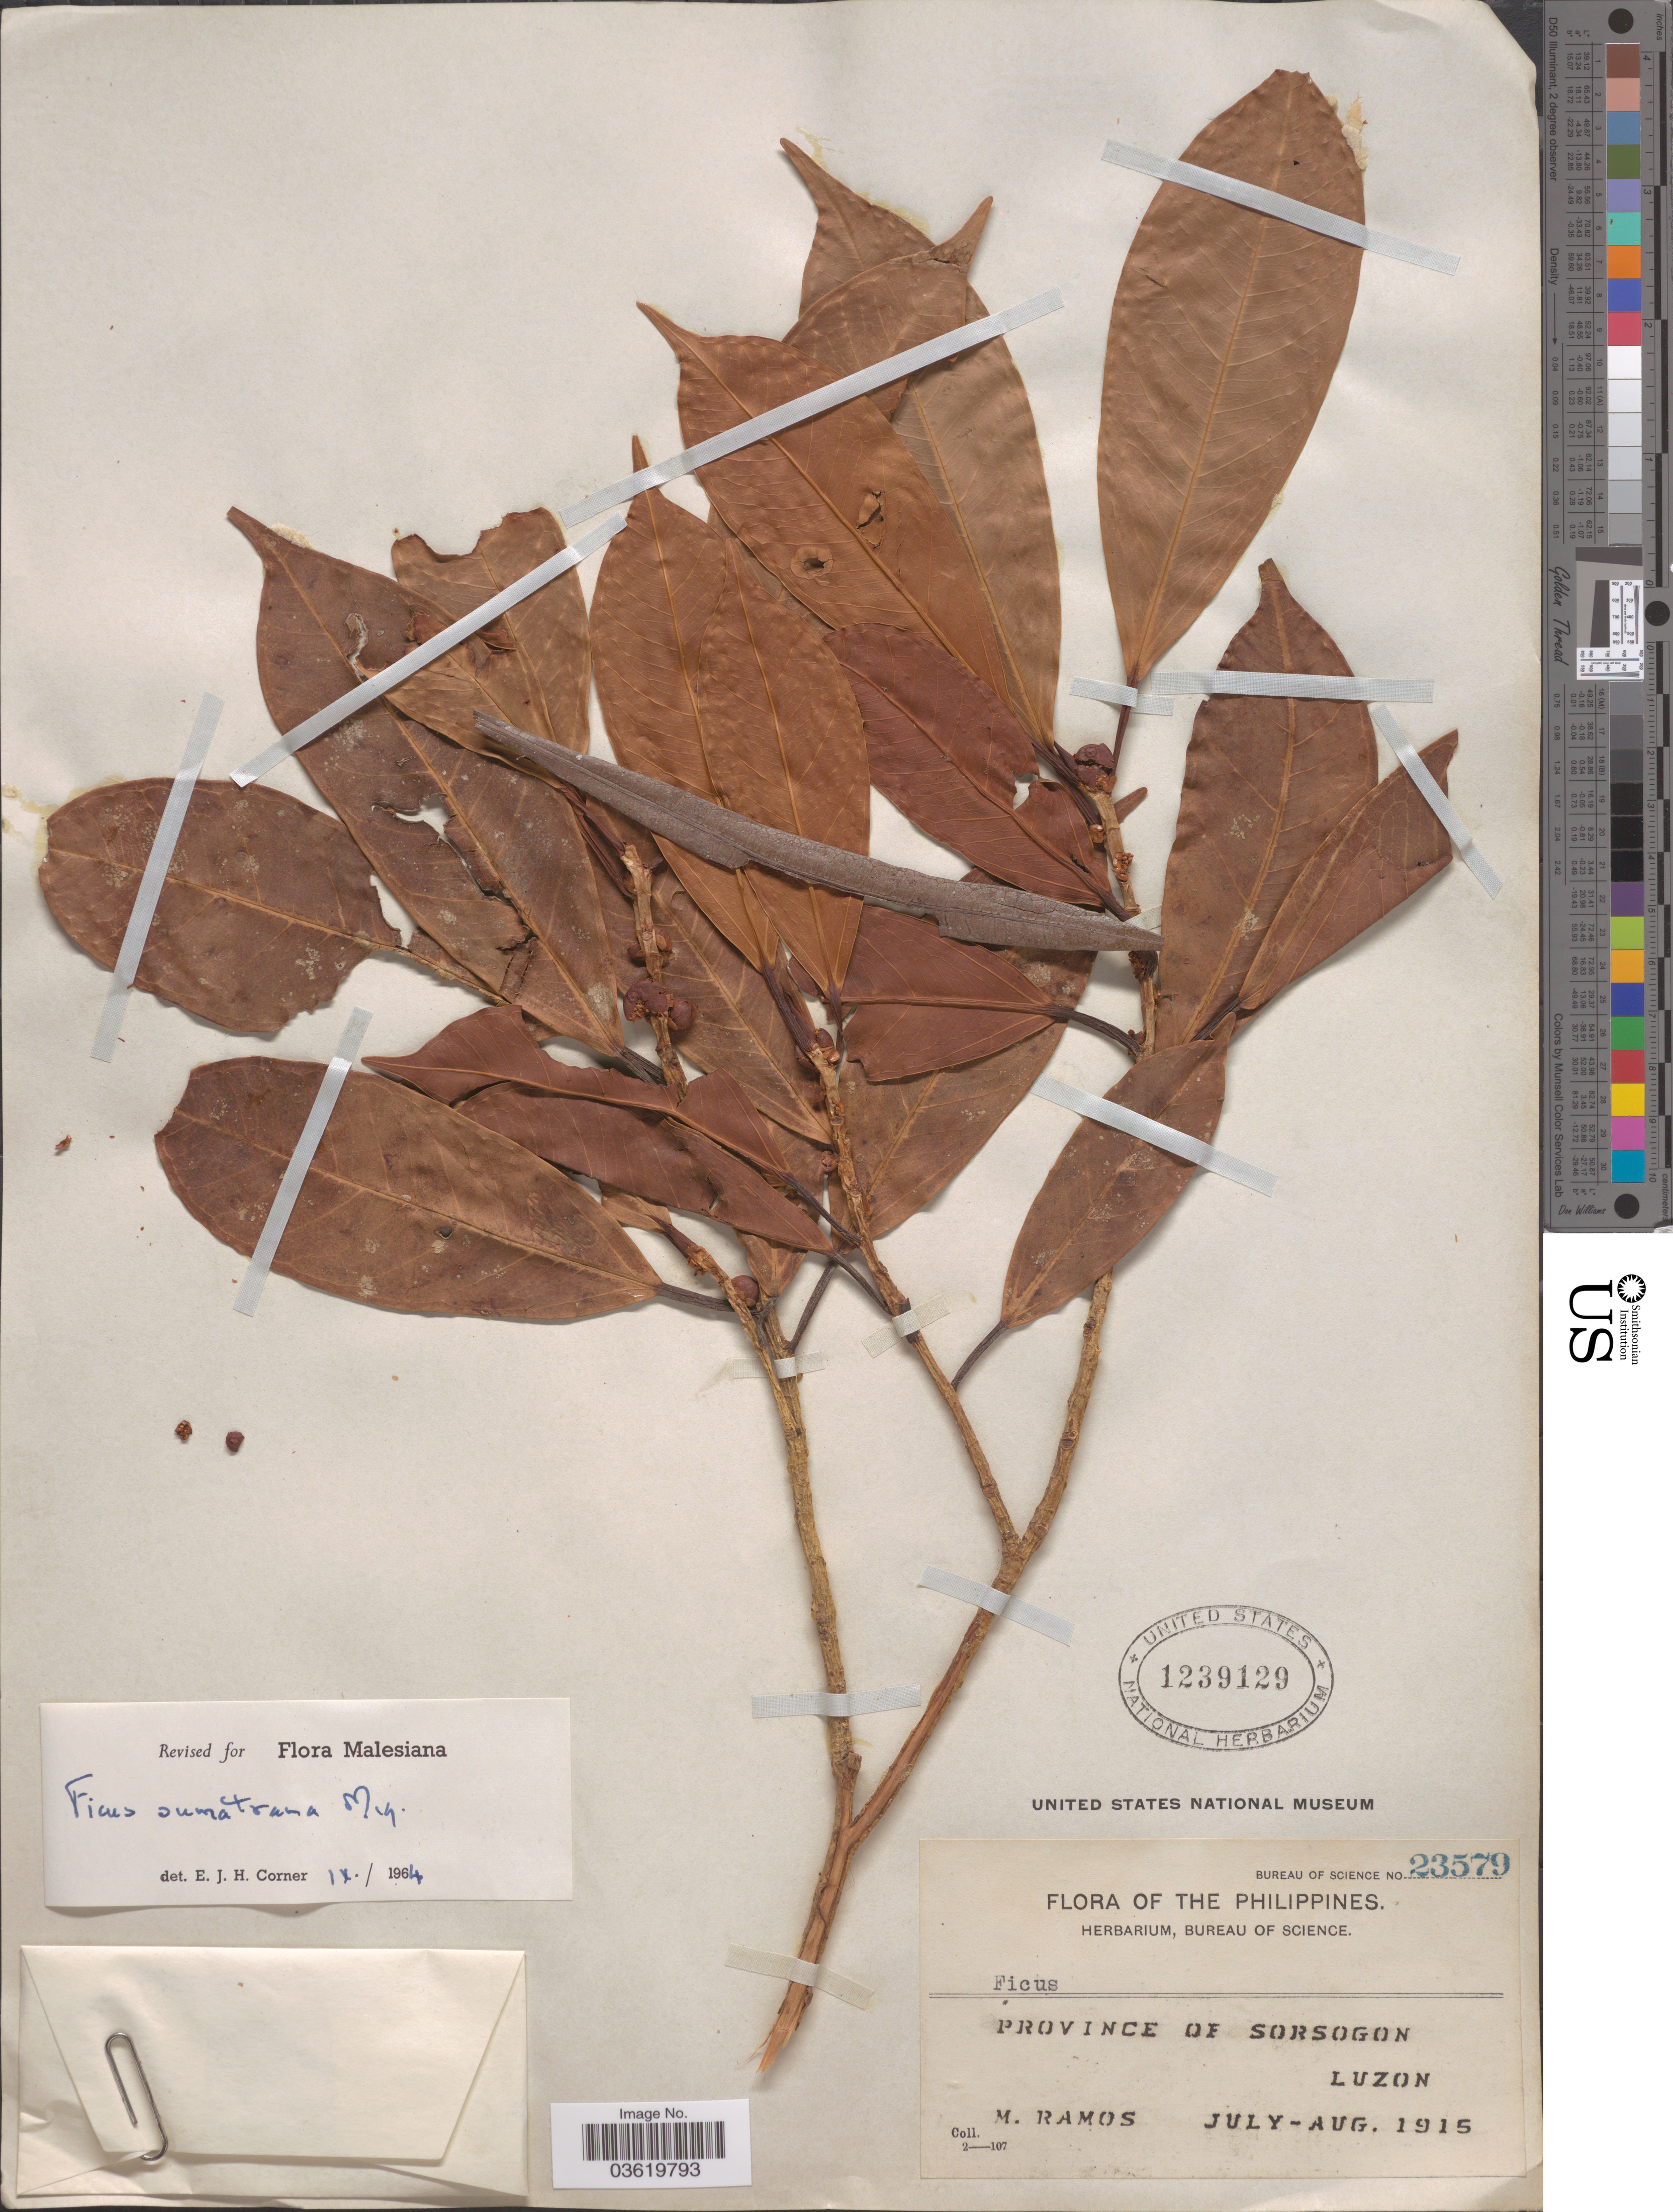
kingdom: Plantae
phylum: Tracheophyta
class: Magnoliopsida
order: Rosales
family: Moraceae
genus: Ficus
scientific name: Ficus sumatrana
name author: Miq.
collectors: M. Ramos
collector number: Bureau of Science 23579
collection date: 1915-07/1915-08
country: Philippines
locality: Province of Sorsogon. Luzon.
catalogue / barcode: US 1239129